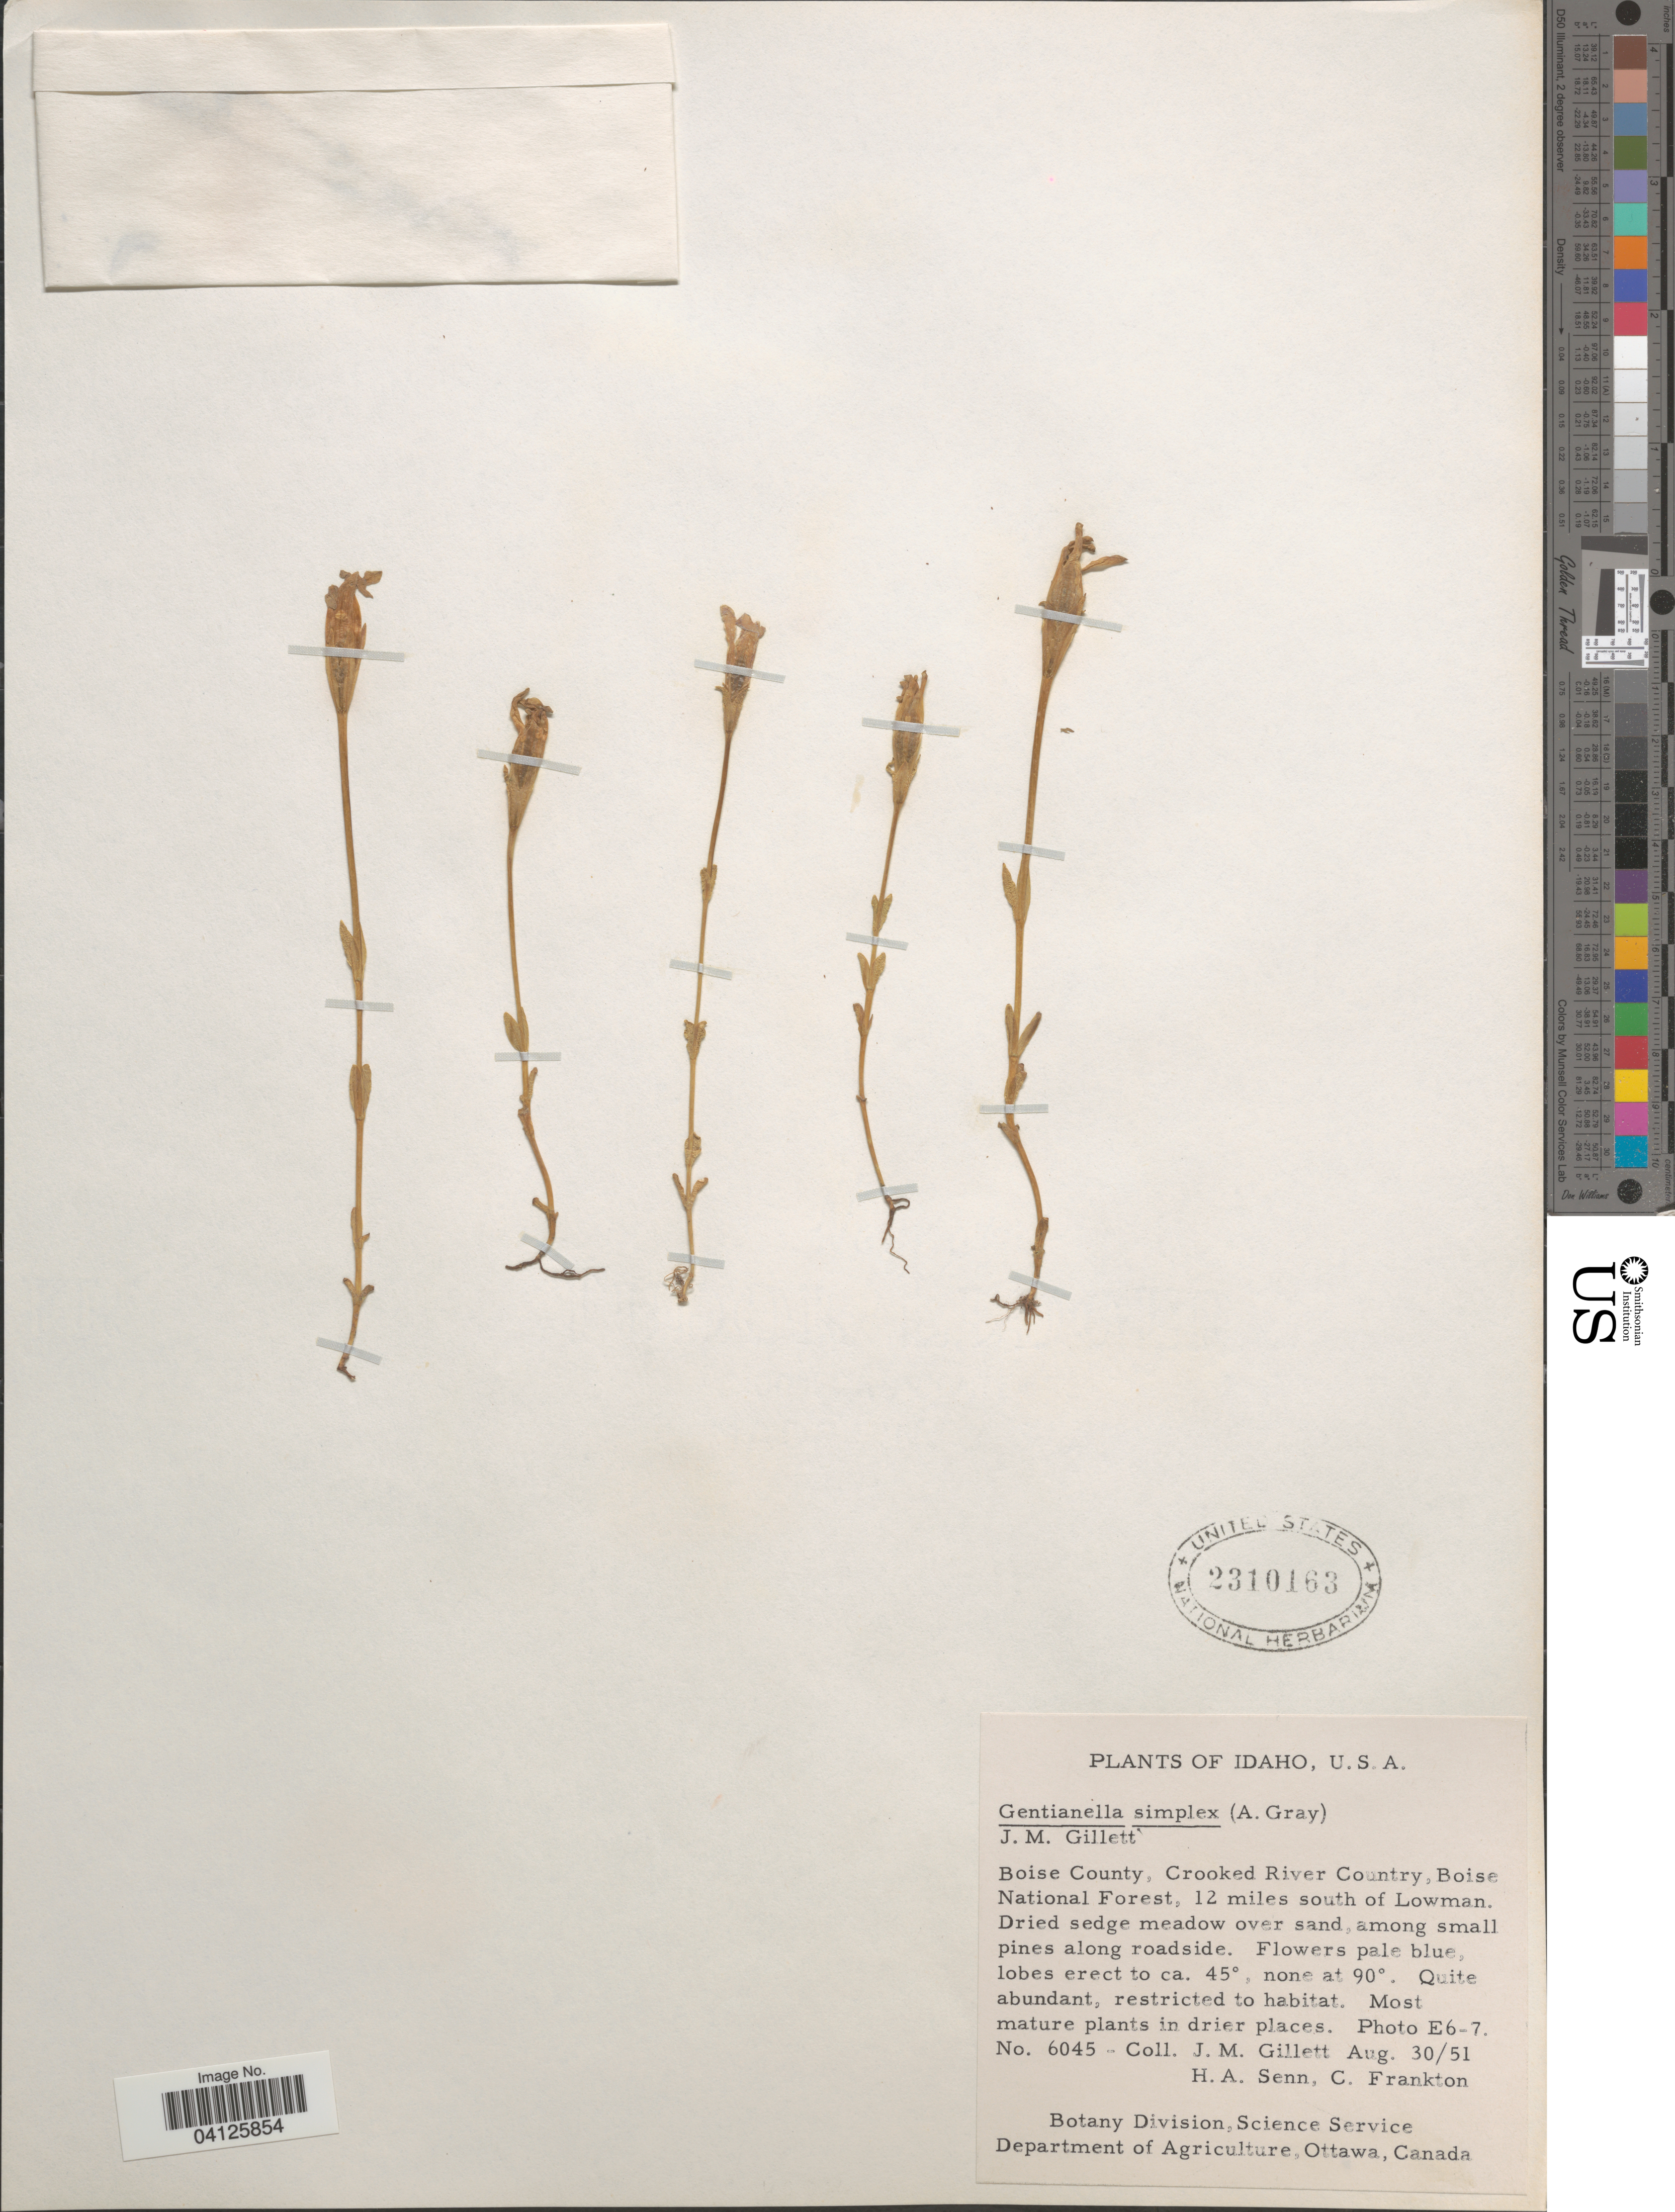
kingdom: Plantae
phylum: Tracheophyta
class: Magnoliopsida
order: Gentianales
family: Gentianaceae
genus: Gentianella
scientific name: Gentianella simplex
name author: (A. Gray) J.M. Gillett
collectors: J. M. Gillett, H. Senn & C. Frankton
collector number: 6045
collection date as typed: Transcribed d/m/y: 30/8/51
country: United States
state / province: Idaho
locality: Boise County, Crooked River Country, Boise National Forest, 12 miles south of Lowman.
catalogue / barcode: US 2310163